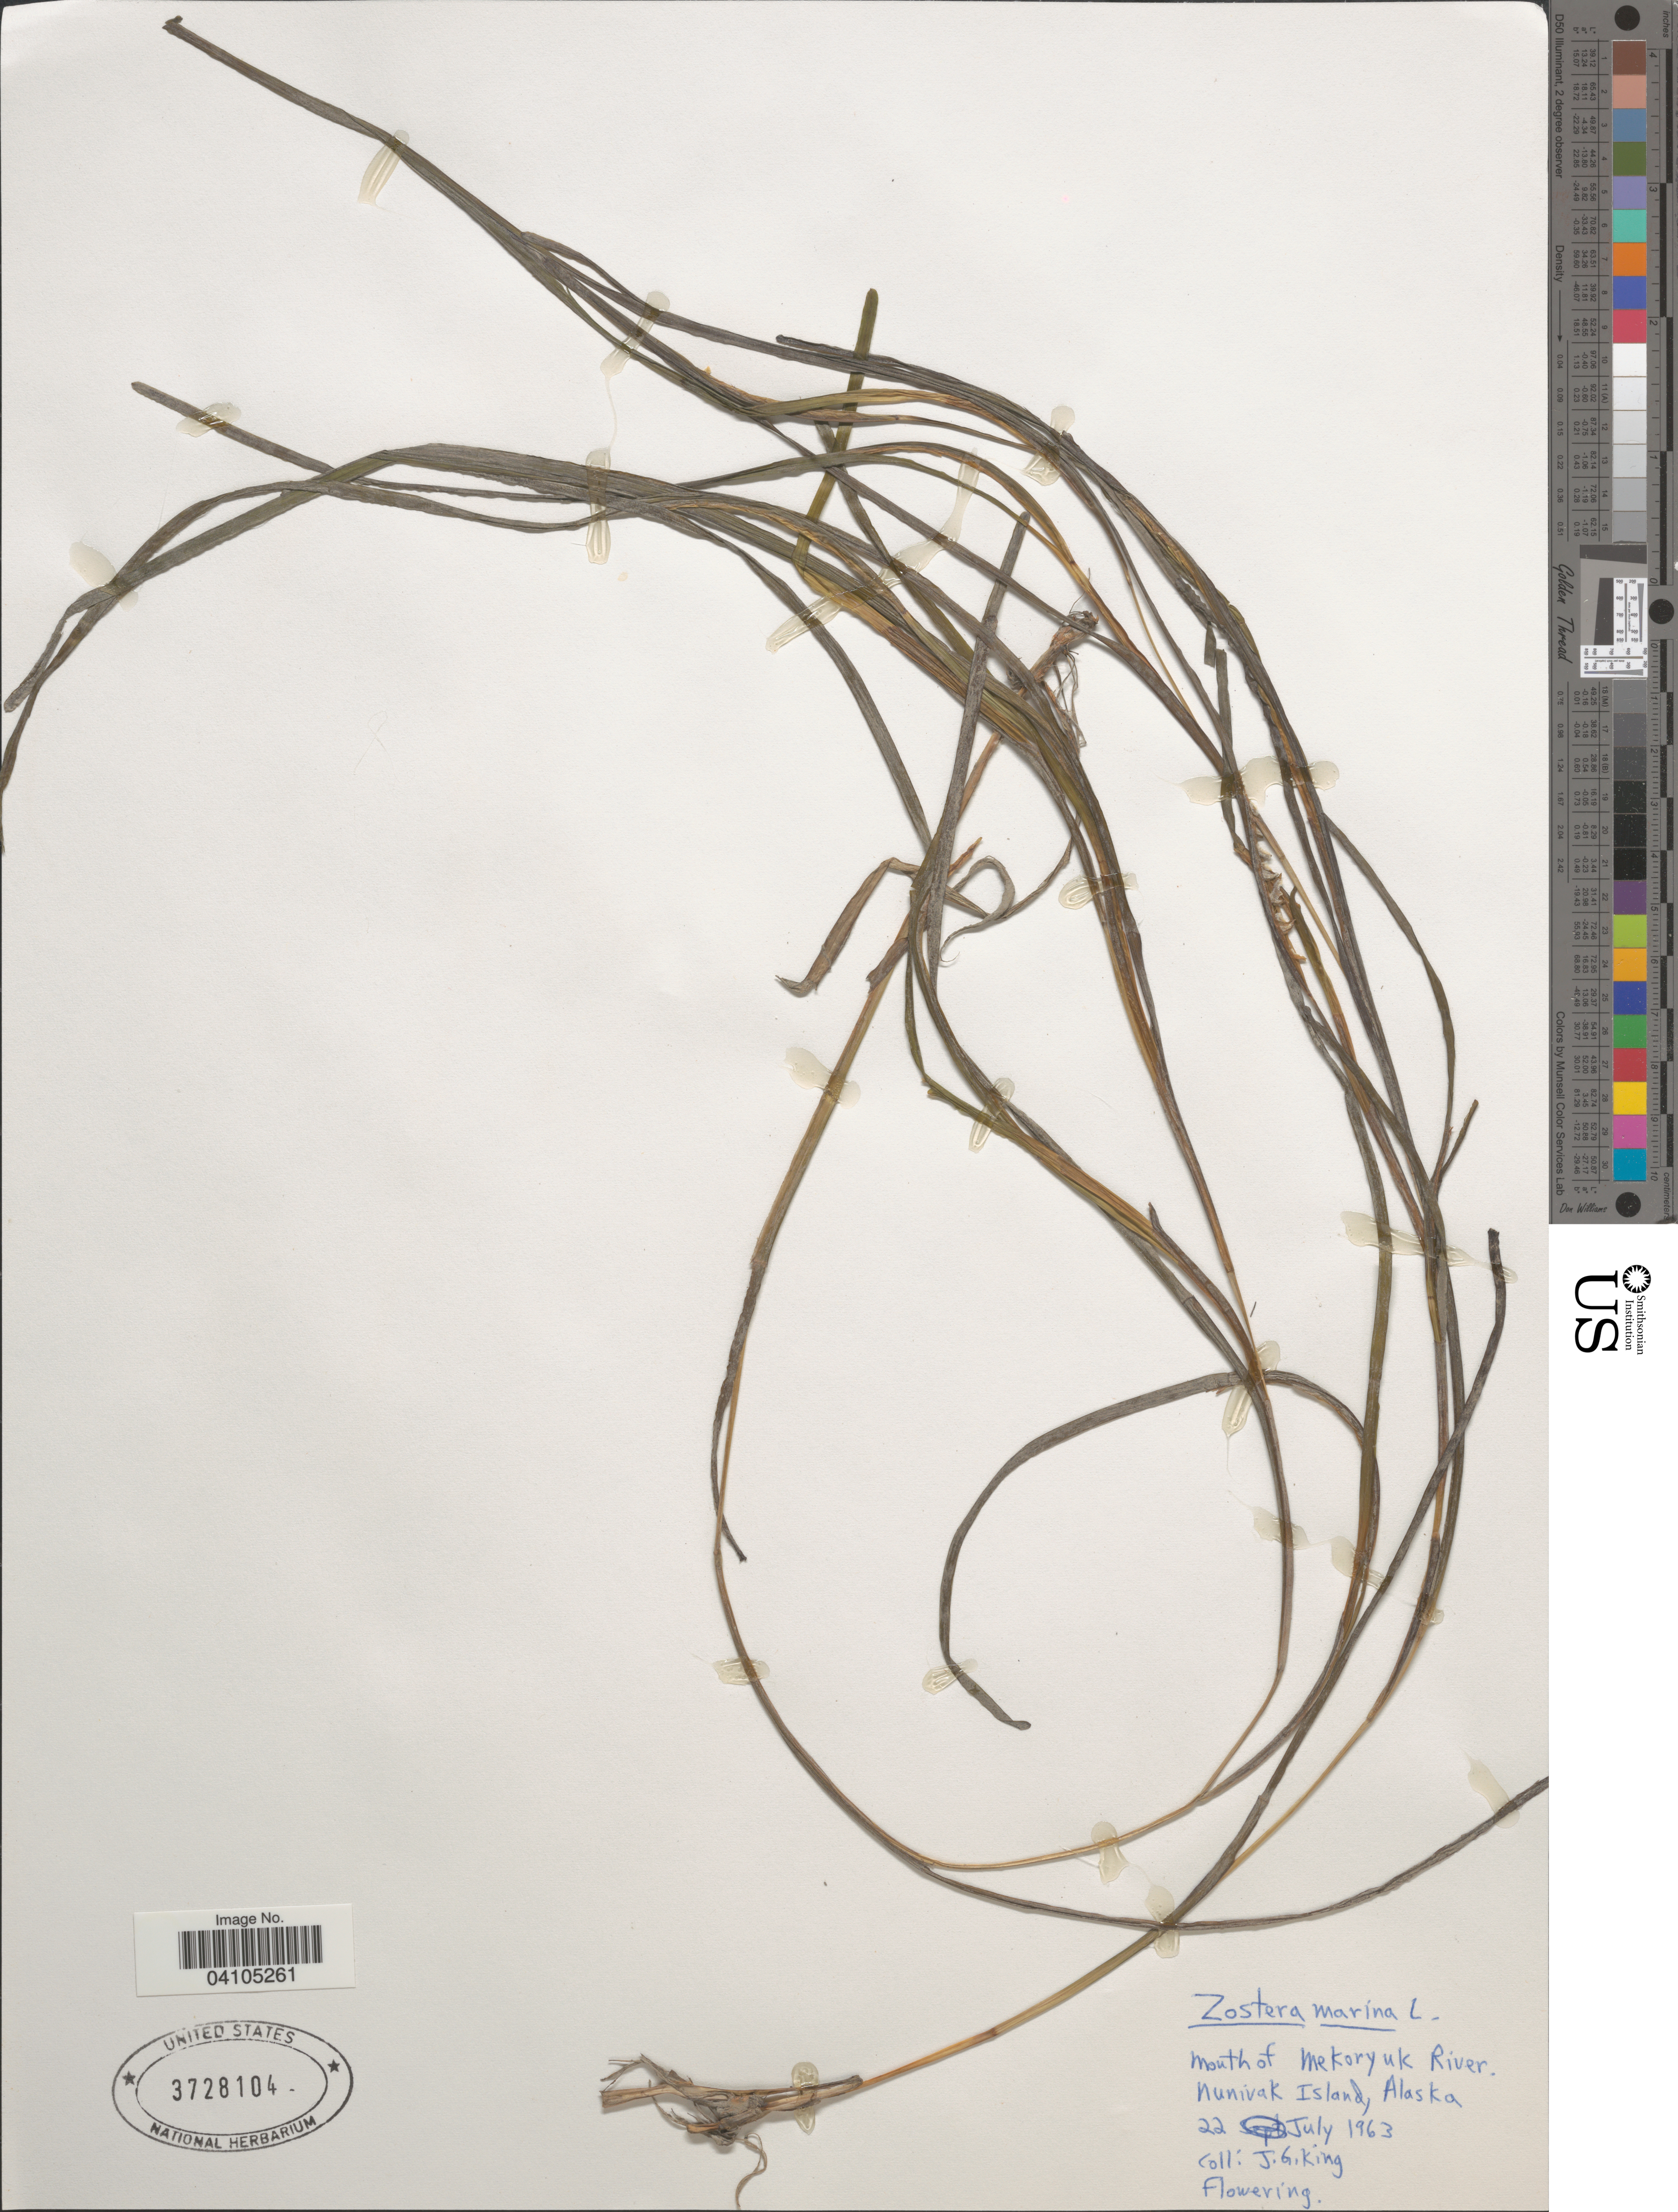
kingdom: Plantae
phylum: Tracheophyta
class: Liliopsida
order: Alismatales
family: Zosteraceae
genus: Zostera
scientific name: Zostera marina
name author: L.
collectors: J. King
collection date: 1963-07-22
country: United States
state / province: Alaska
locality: Mouth of Mekoryuk River. Nunivak Island.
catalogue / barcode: US 3728104